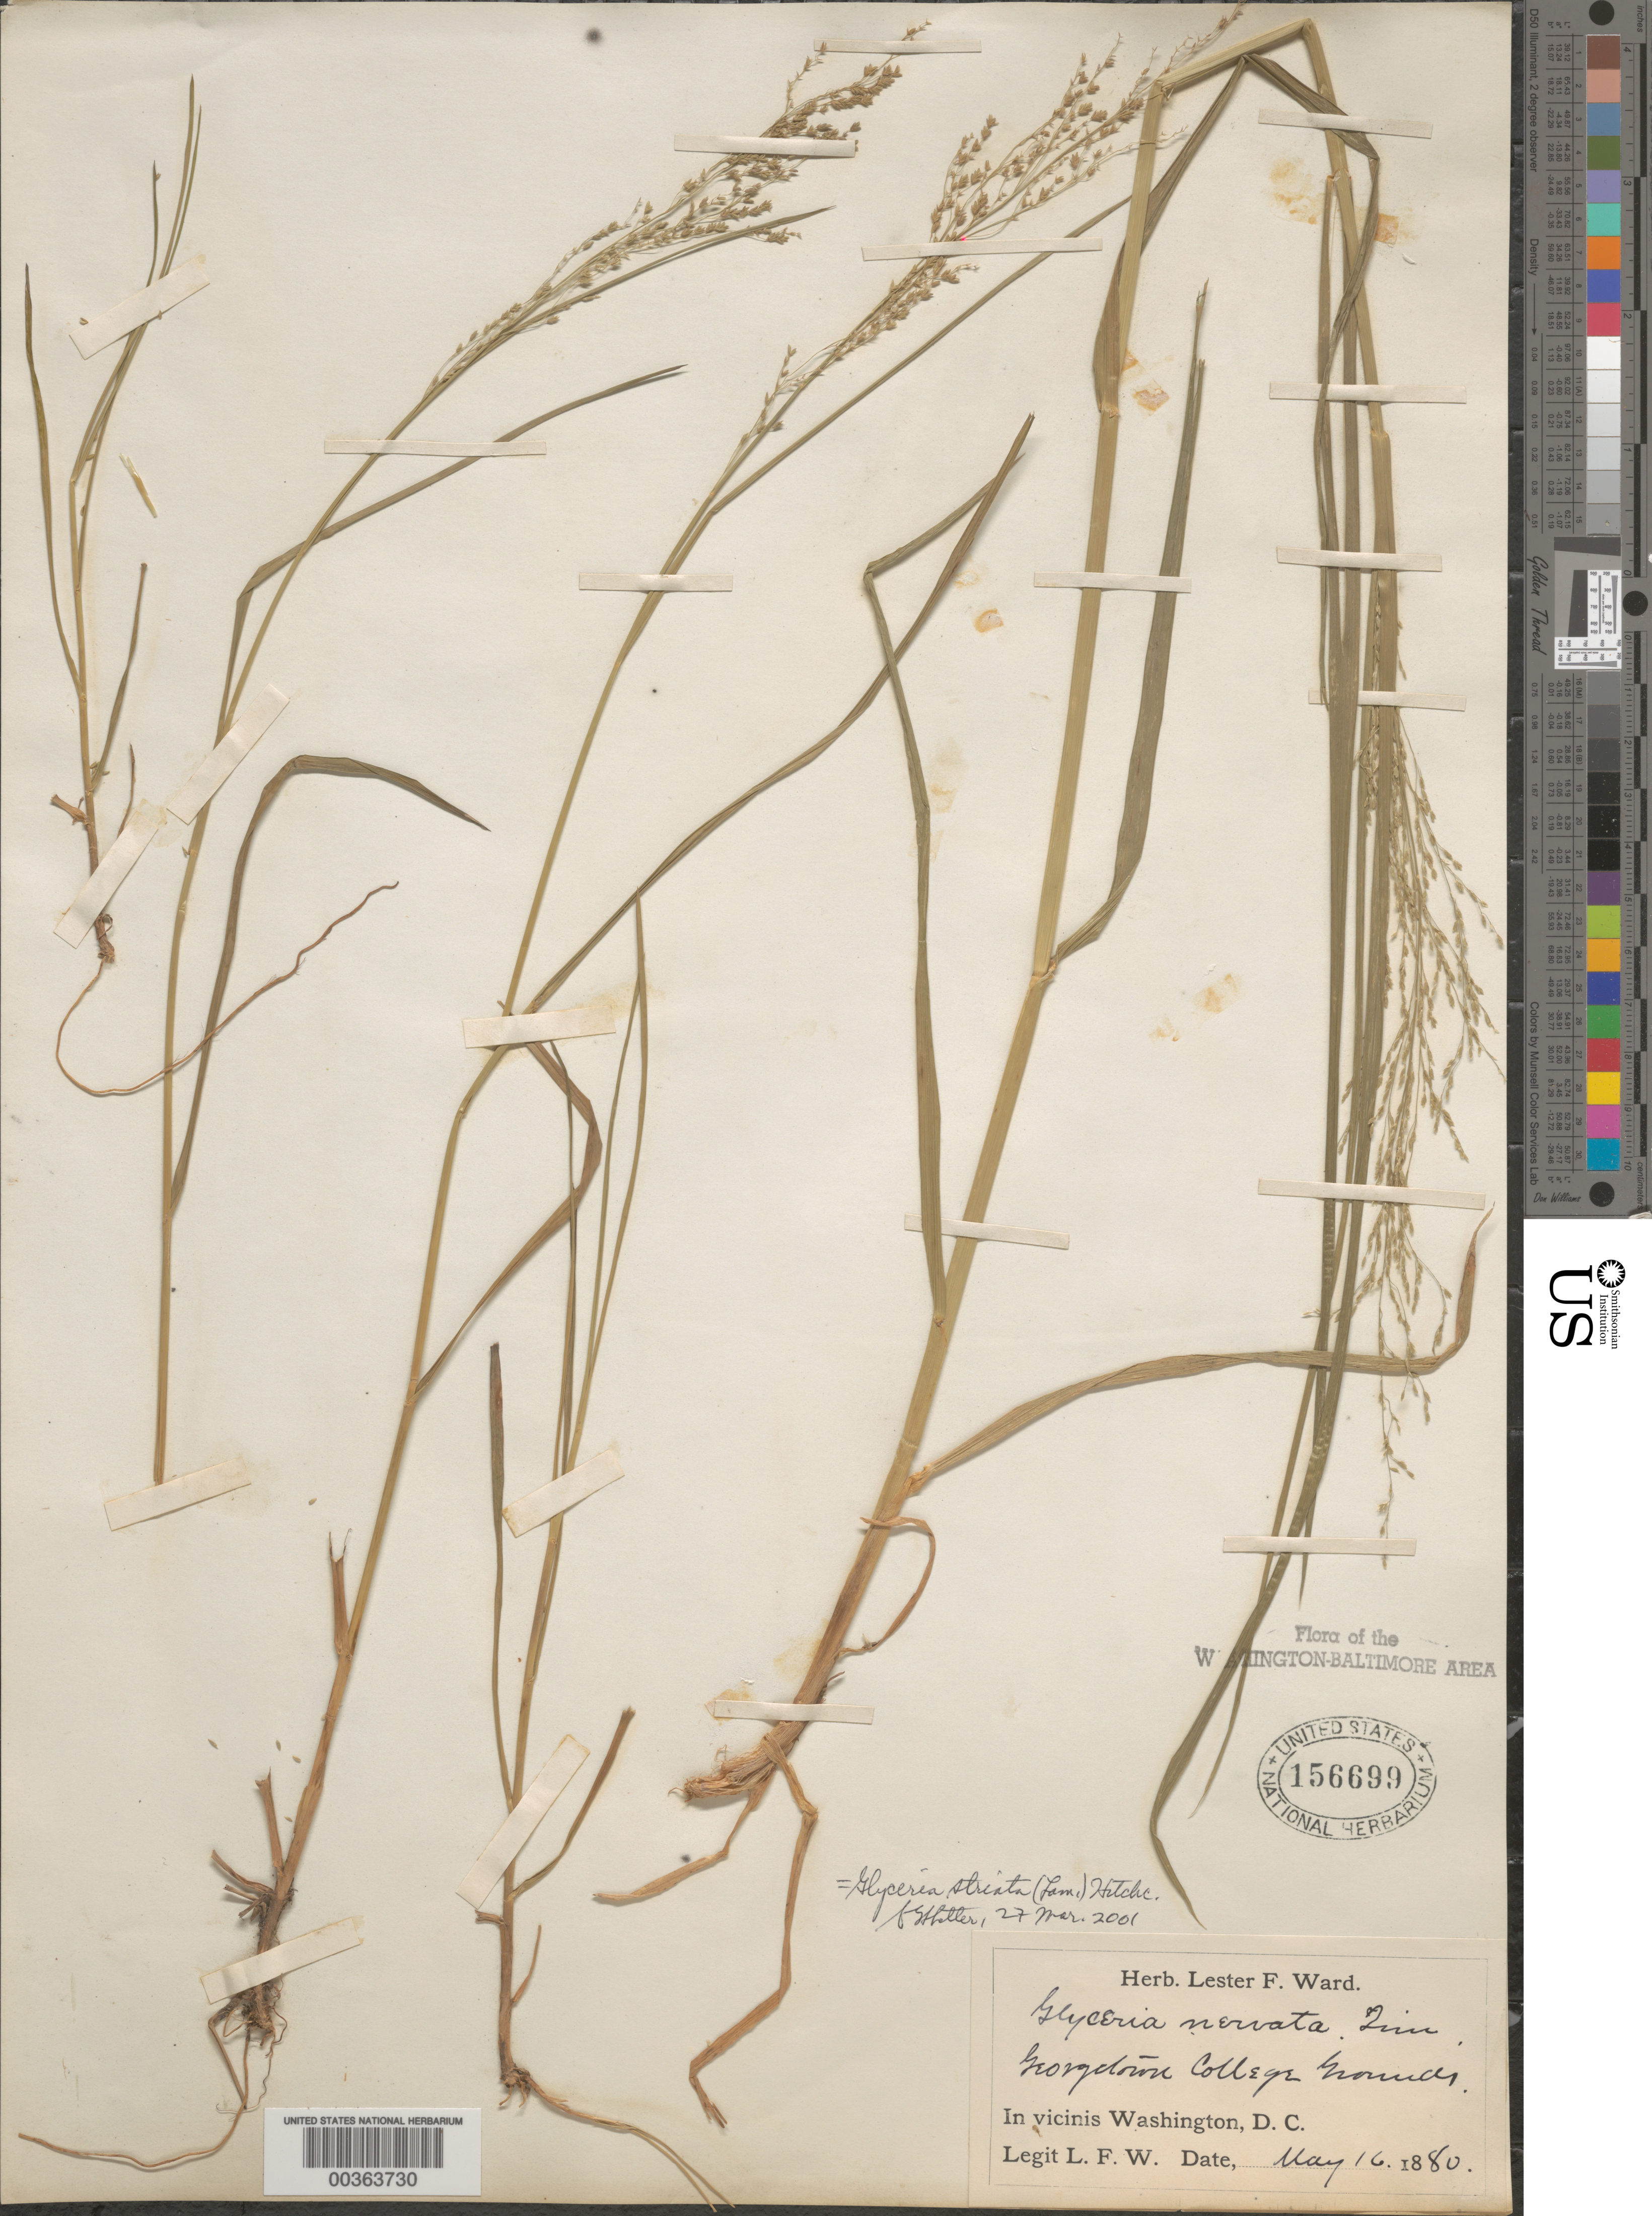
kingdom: Plantae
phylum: Tracheophyta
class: Liliopsida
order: Poales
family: Poaceae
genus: Glyceria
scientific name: Glyceria striata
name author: (Lam.) Hitchc.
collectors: L. F. Ward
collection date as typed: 16 May 1880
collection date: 1880-05-16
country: United States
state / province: District of Columbia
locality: Georgetown College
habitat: College grounds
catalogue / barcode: US 156699